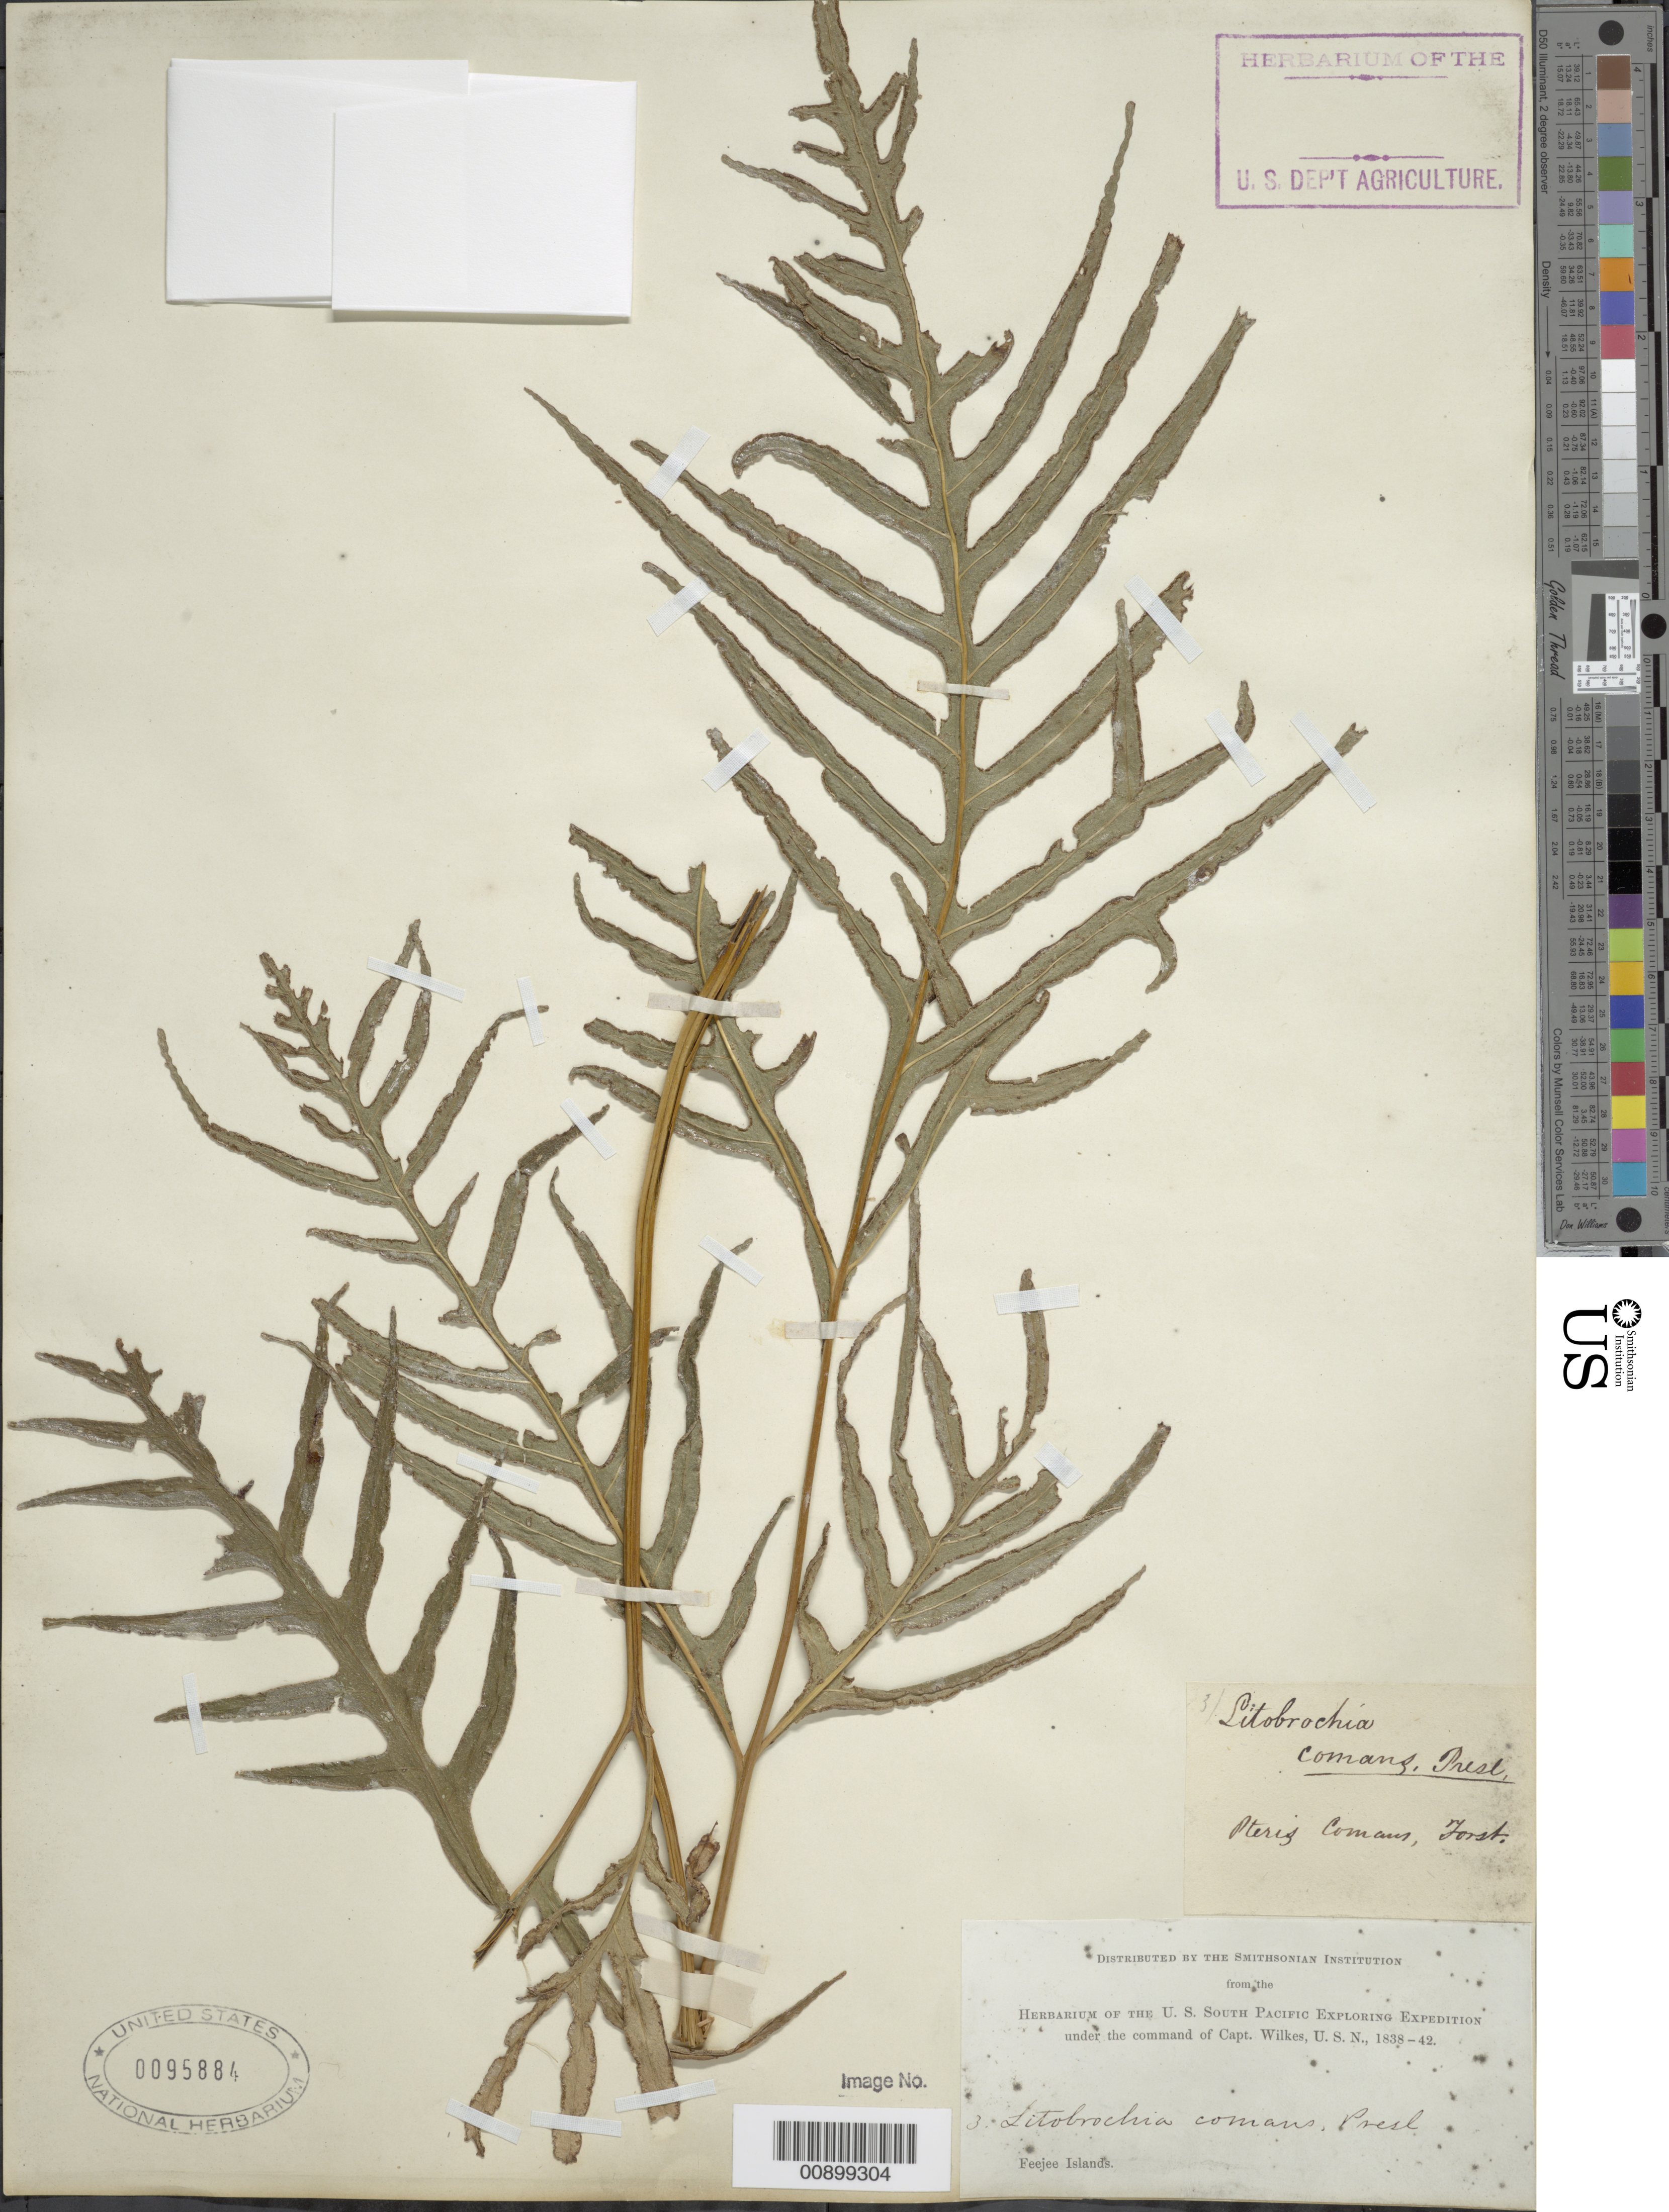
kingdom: Plantae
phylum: Tracheophyta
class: Polypodiopsida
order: Polypodiales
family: Pteridaceae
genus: Pteris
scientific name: Pteris comans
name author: G. Forst.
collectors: Wilkes Explor. Exped.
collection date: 1838/1842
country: Fiji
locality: Feejee Islands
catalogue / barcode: US 95884